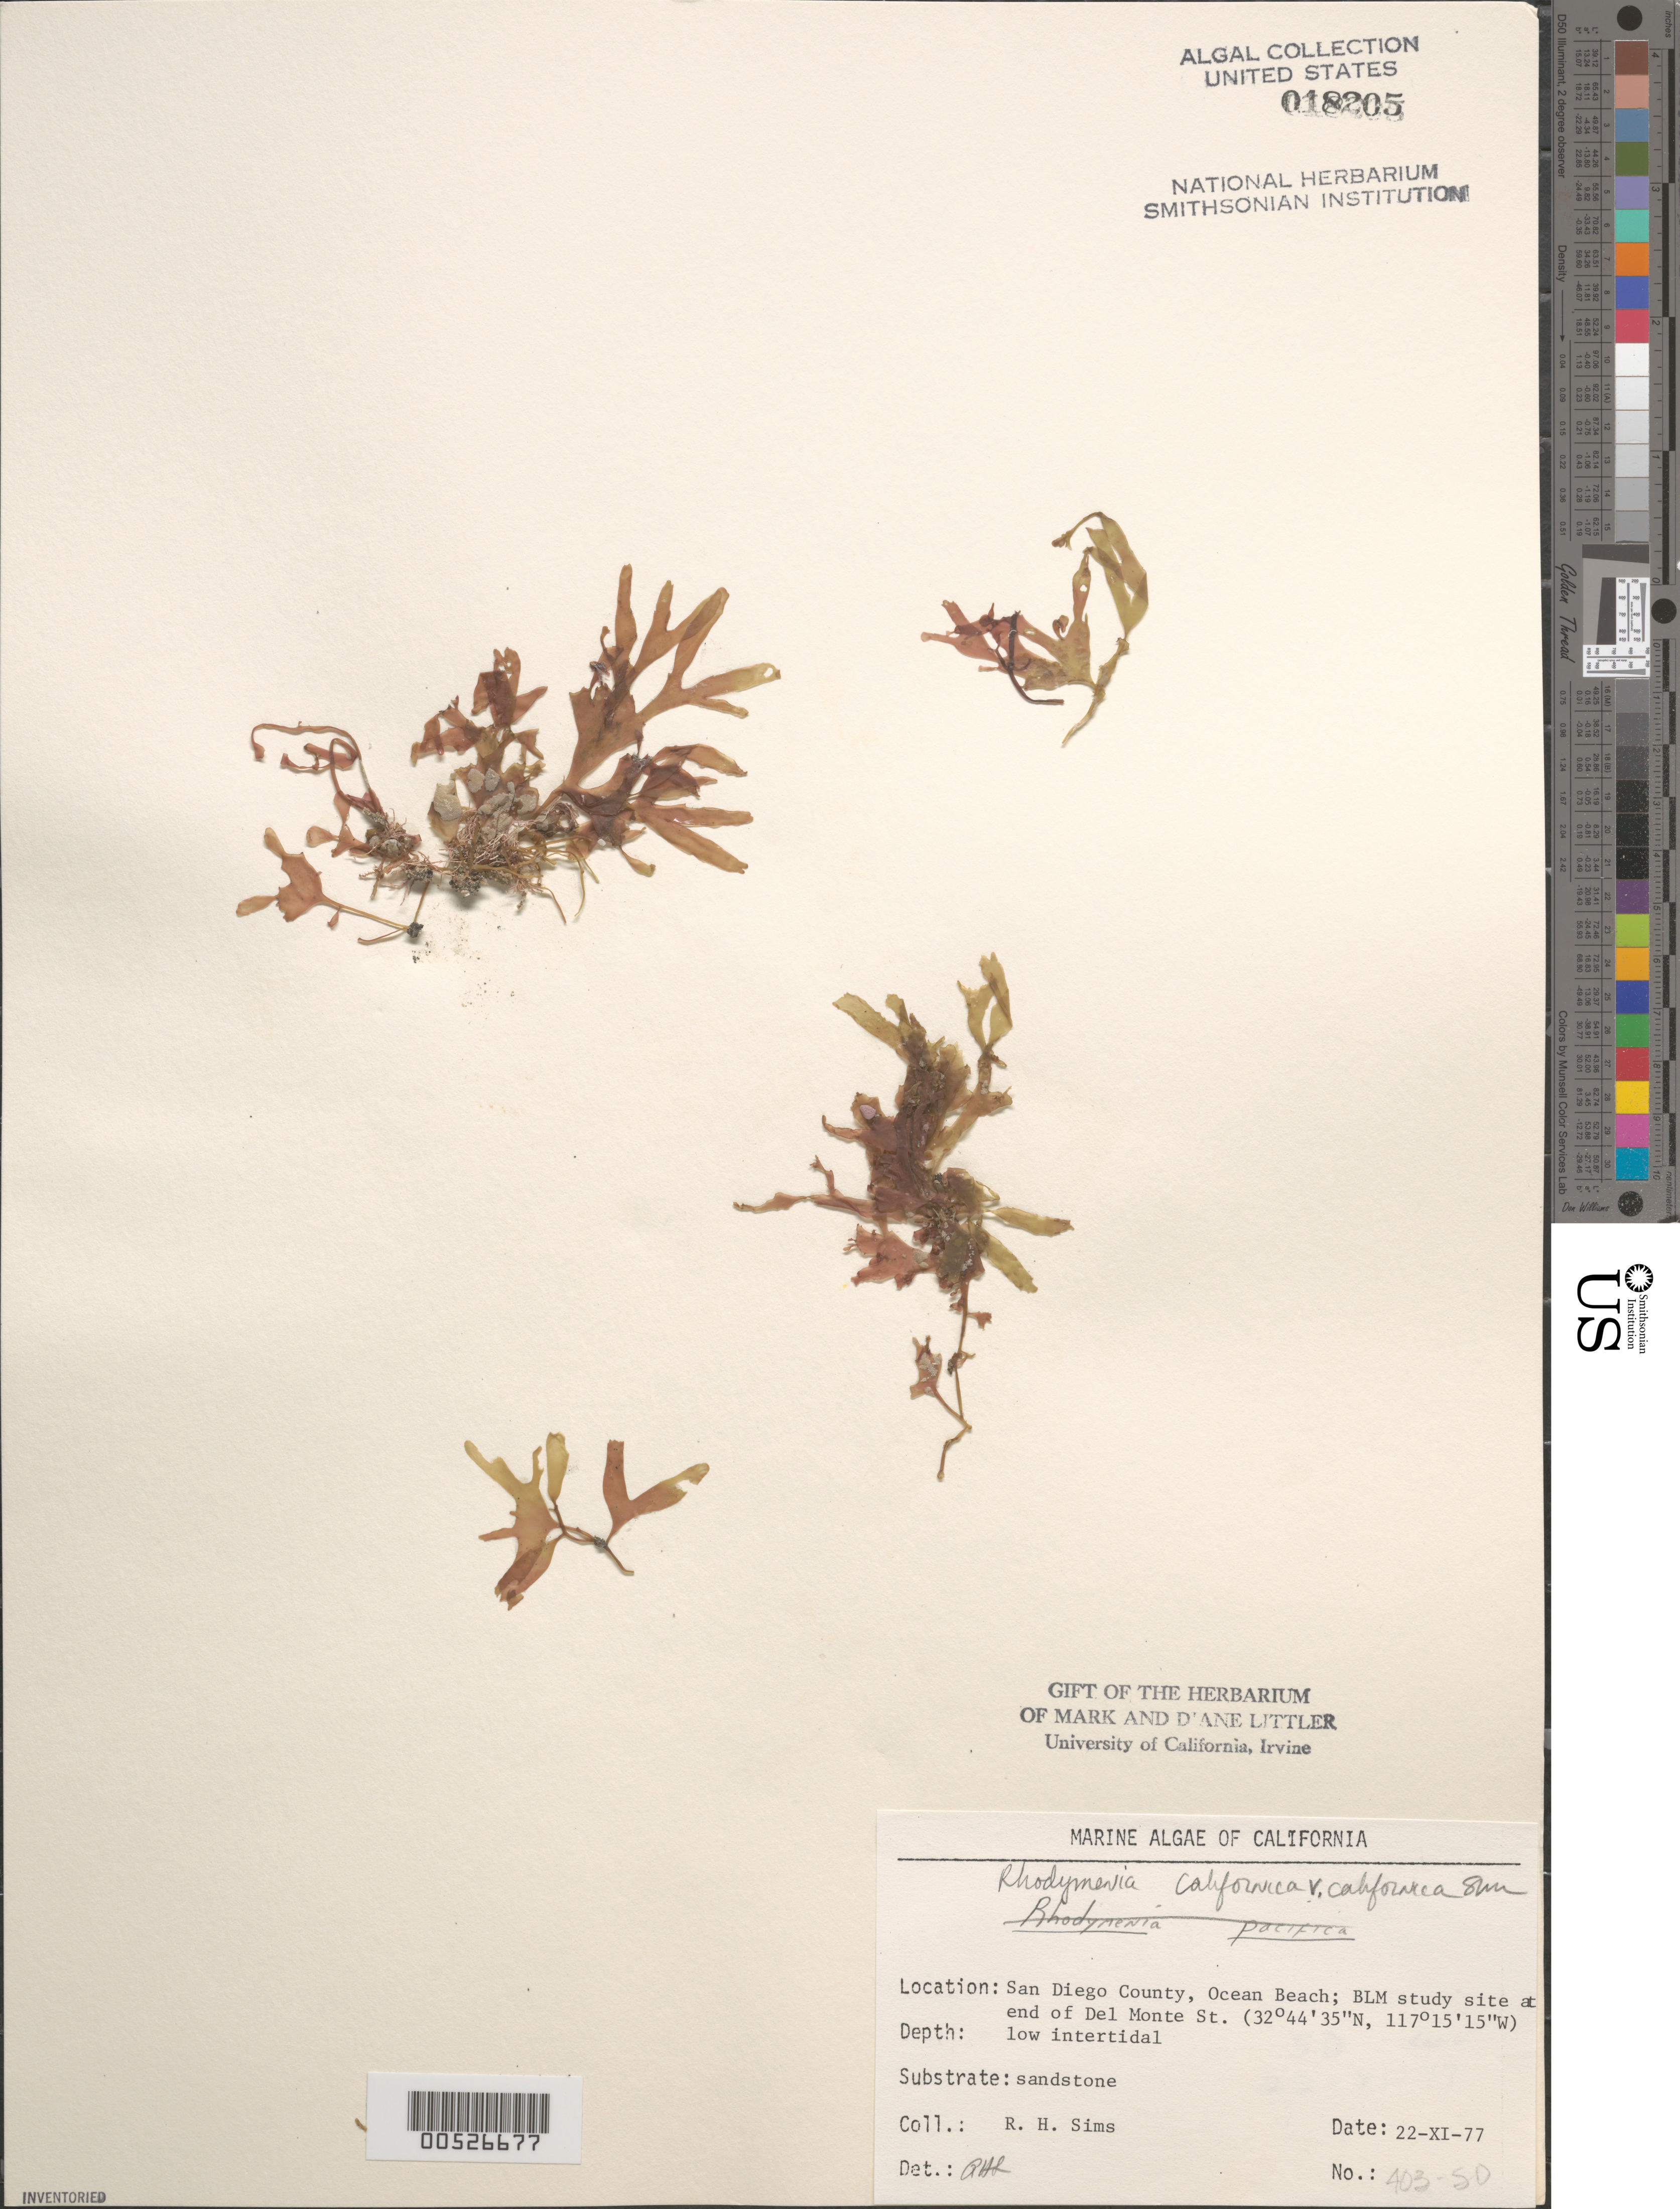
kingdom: Plantae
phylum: Rhodophyta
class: Florideophyceae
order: Rhodymeniales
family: Rhodymeniaceae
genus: Rhodymenia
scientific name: Rhodymenia californica var. californica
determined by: Murray, S. N.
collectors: R. H. Sims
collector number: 403-sd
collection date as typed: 22 Nov 1977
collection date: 1977-11-22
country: United States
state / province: California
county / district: San Diego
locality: Ocean Beach, end of Del Monte Street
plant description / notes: BLM-SOCALBIGHT Rocky Intertidal Survey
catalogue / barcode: US 18205